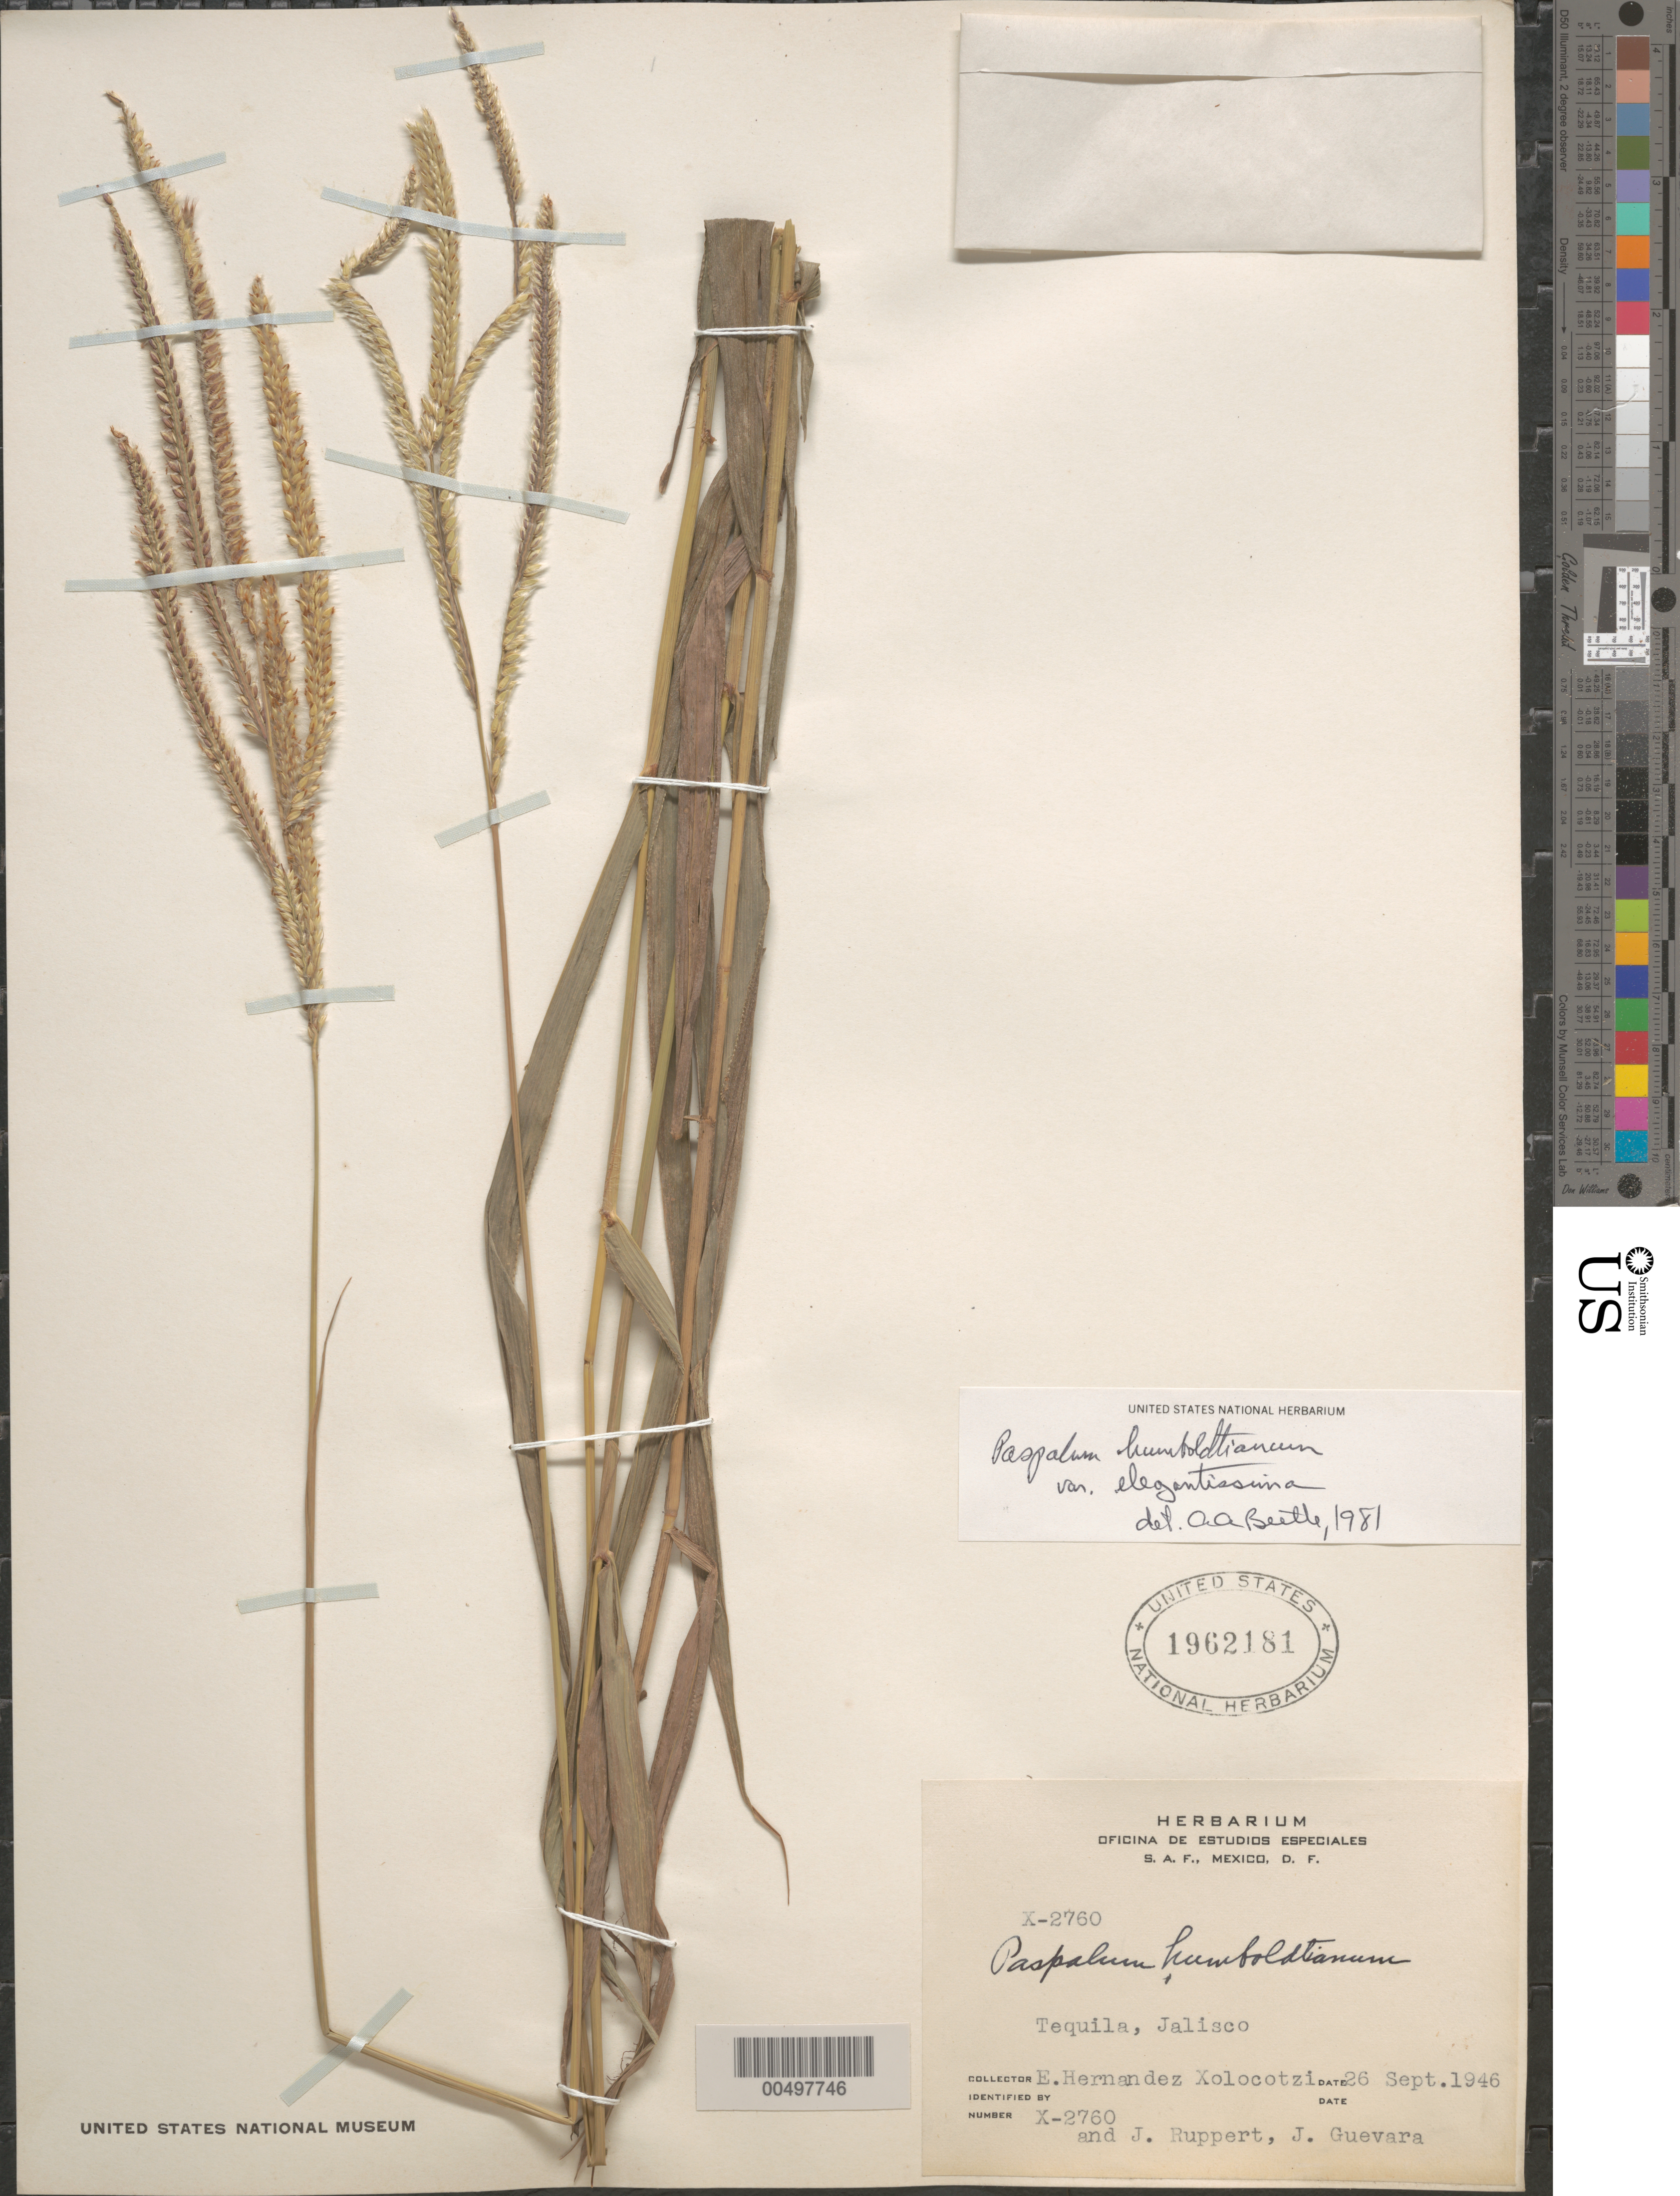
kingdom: Plantae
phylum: Tracheophyta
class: Liliopsida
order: Poales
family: Poaceae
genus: Paspalum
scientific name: Paspalum humboldtianum var. elegantissima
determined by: Beetle, Alan A.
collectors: E. I. Hernández-X., J. Ruppert & J. Guevara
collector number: X-2760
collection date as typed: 26 Sep 1946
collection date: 1946-09-26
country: Mexico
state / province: Jalisco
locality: Tequila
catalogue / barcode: US 1962181